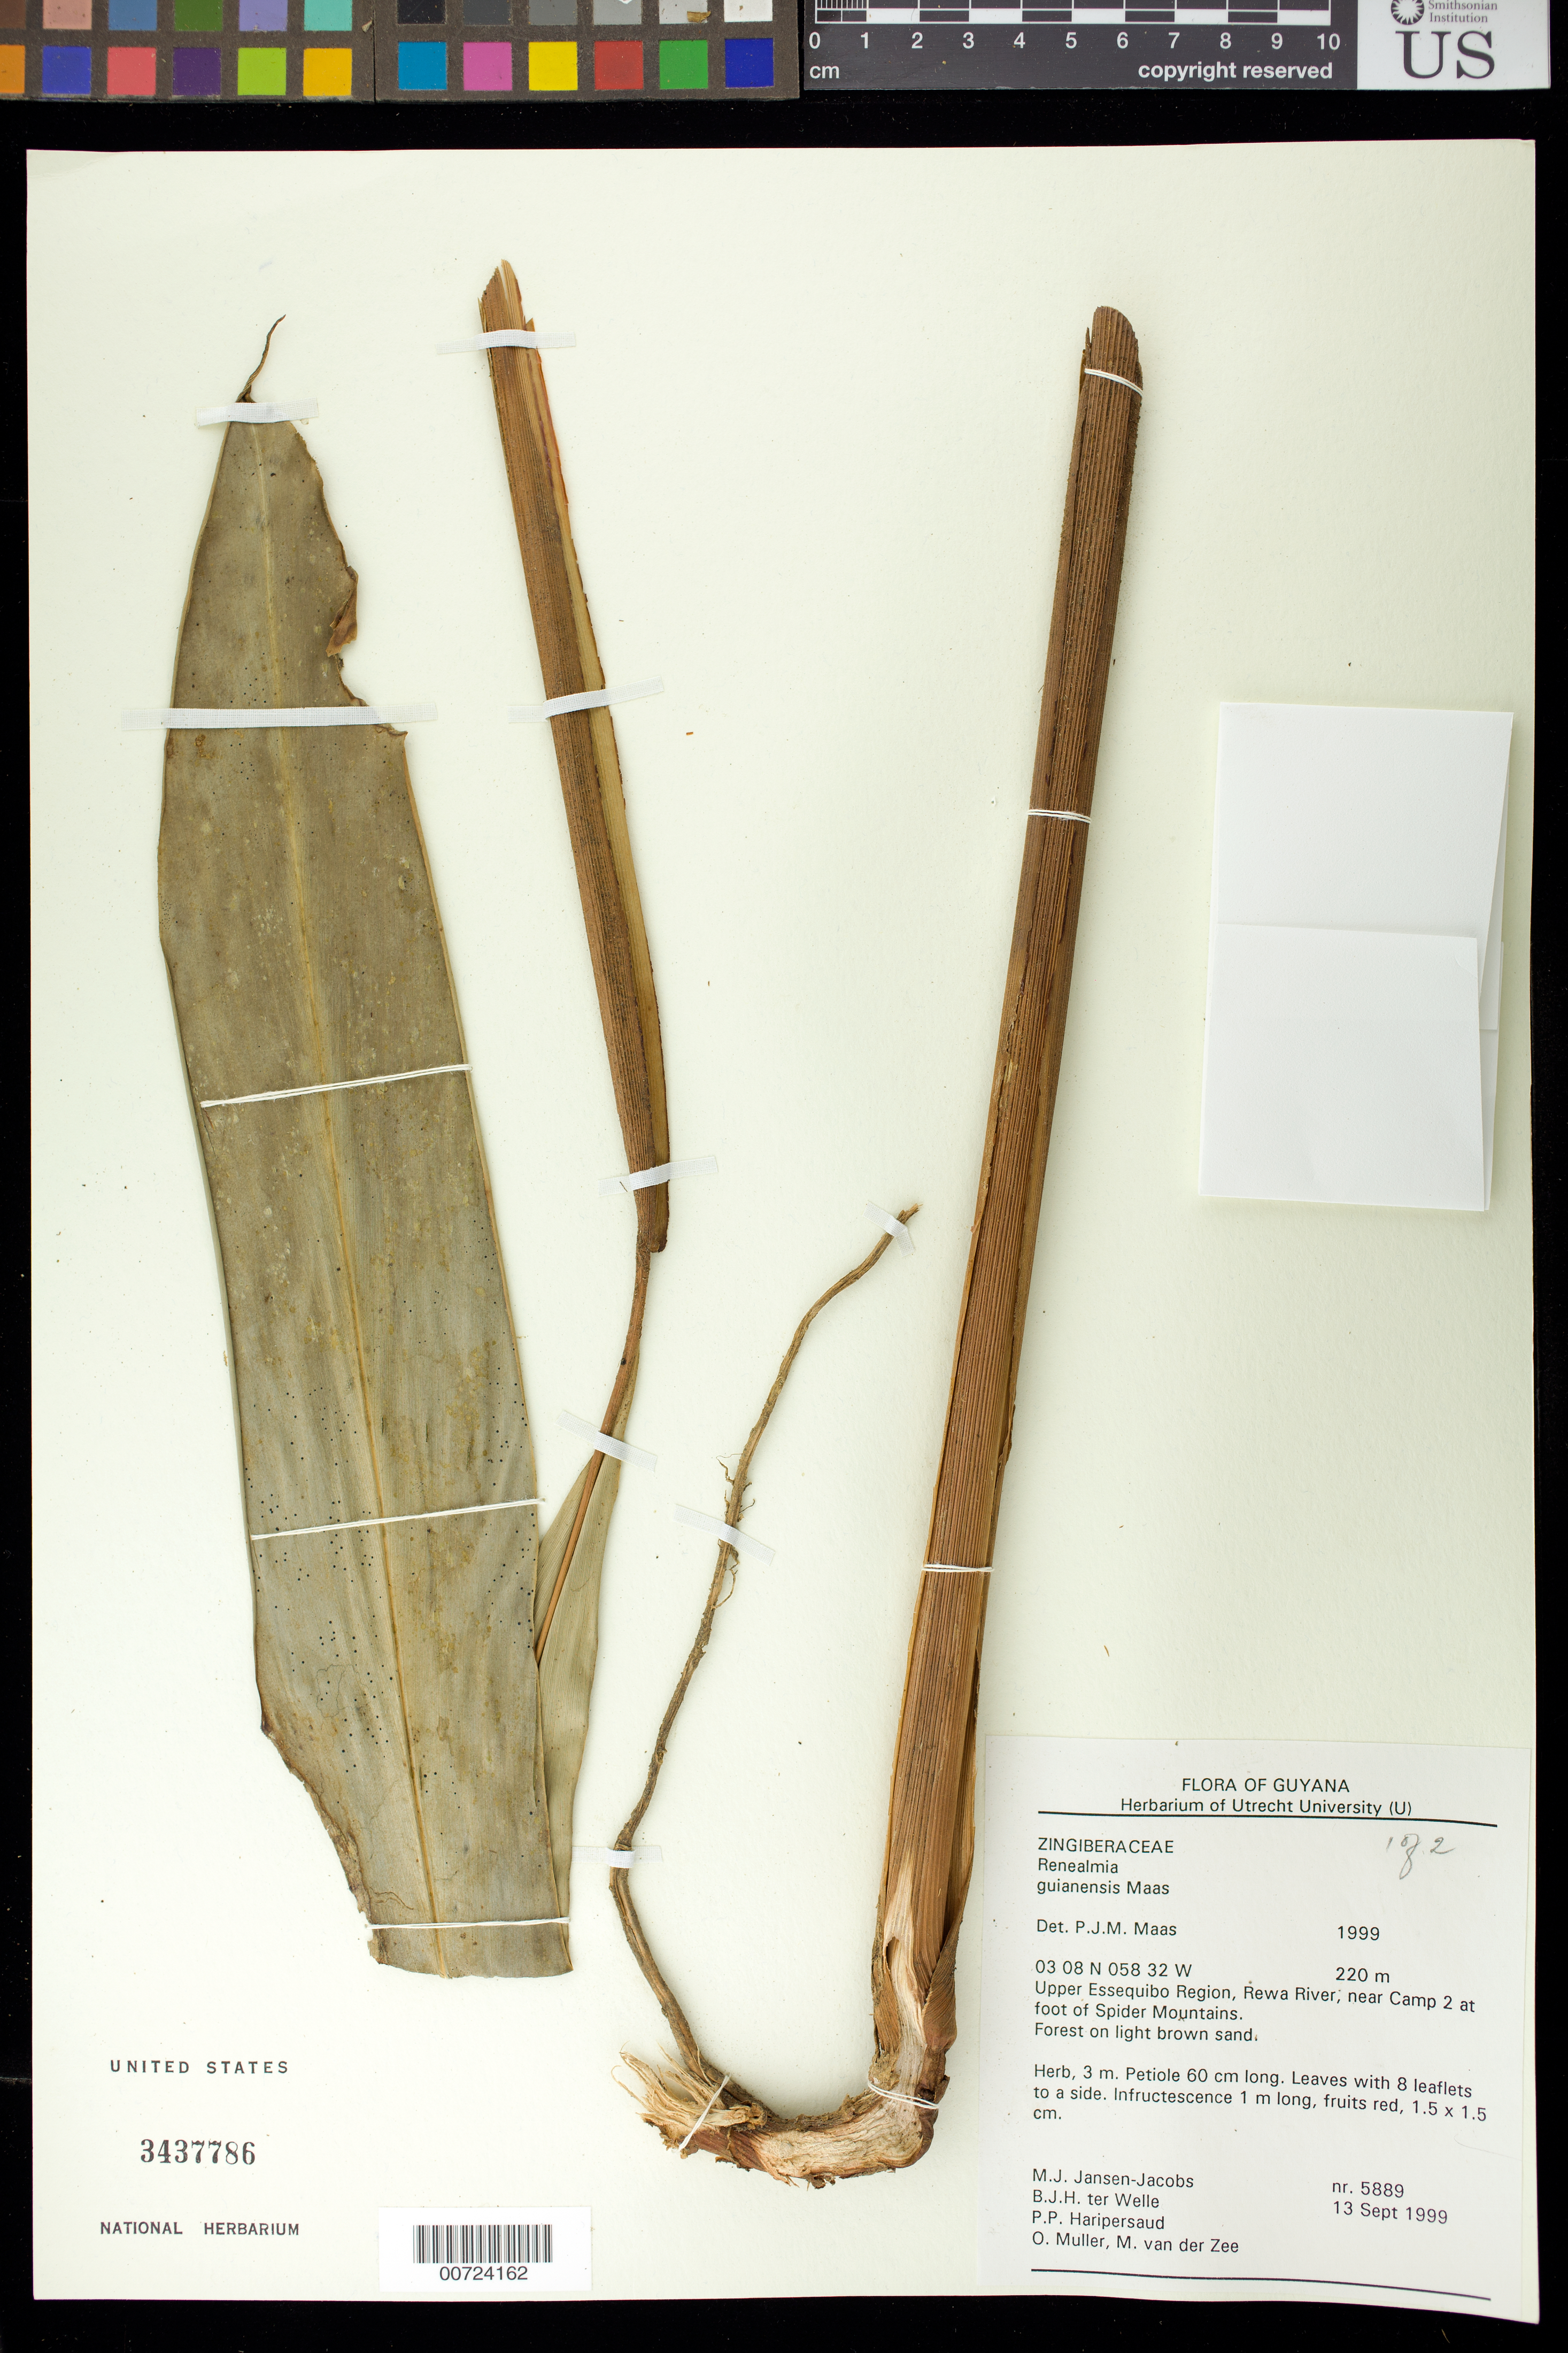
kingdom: Plantae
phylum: Tracheophyta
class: Liliopsida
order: Zingiberales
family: Zingiberaceae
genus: Renealmia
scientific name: Renealmia guianensis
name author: Maas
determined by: Maas, Paul J. M.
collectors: M. J. Jansen-Jacobs, B. Welle, P. Haripersaud, O. Muller & M. van der Zee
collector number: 5889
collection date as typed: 13-Sep-99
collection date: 1999-09-13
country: Guyana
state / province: U. Takutu-U. Essequibo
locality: Rewa River, at foot of Spider Mts., near camp 2, Upper Essequibo Region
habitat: Forest on light brown sand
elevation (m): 220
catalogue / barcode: US 3437786